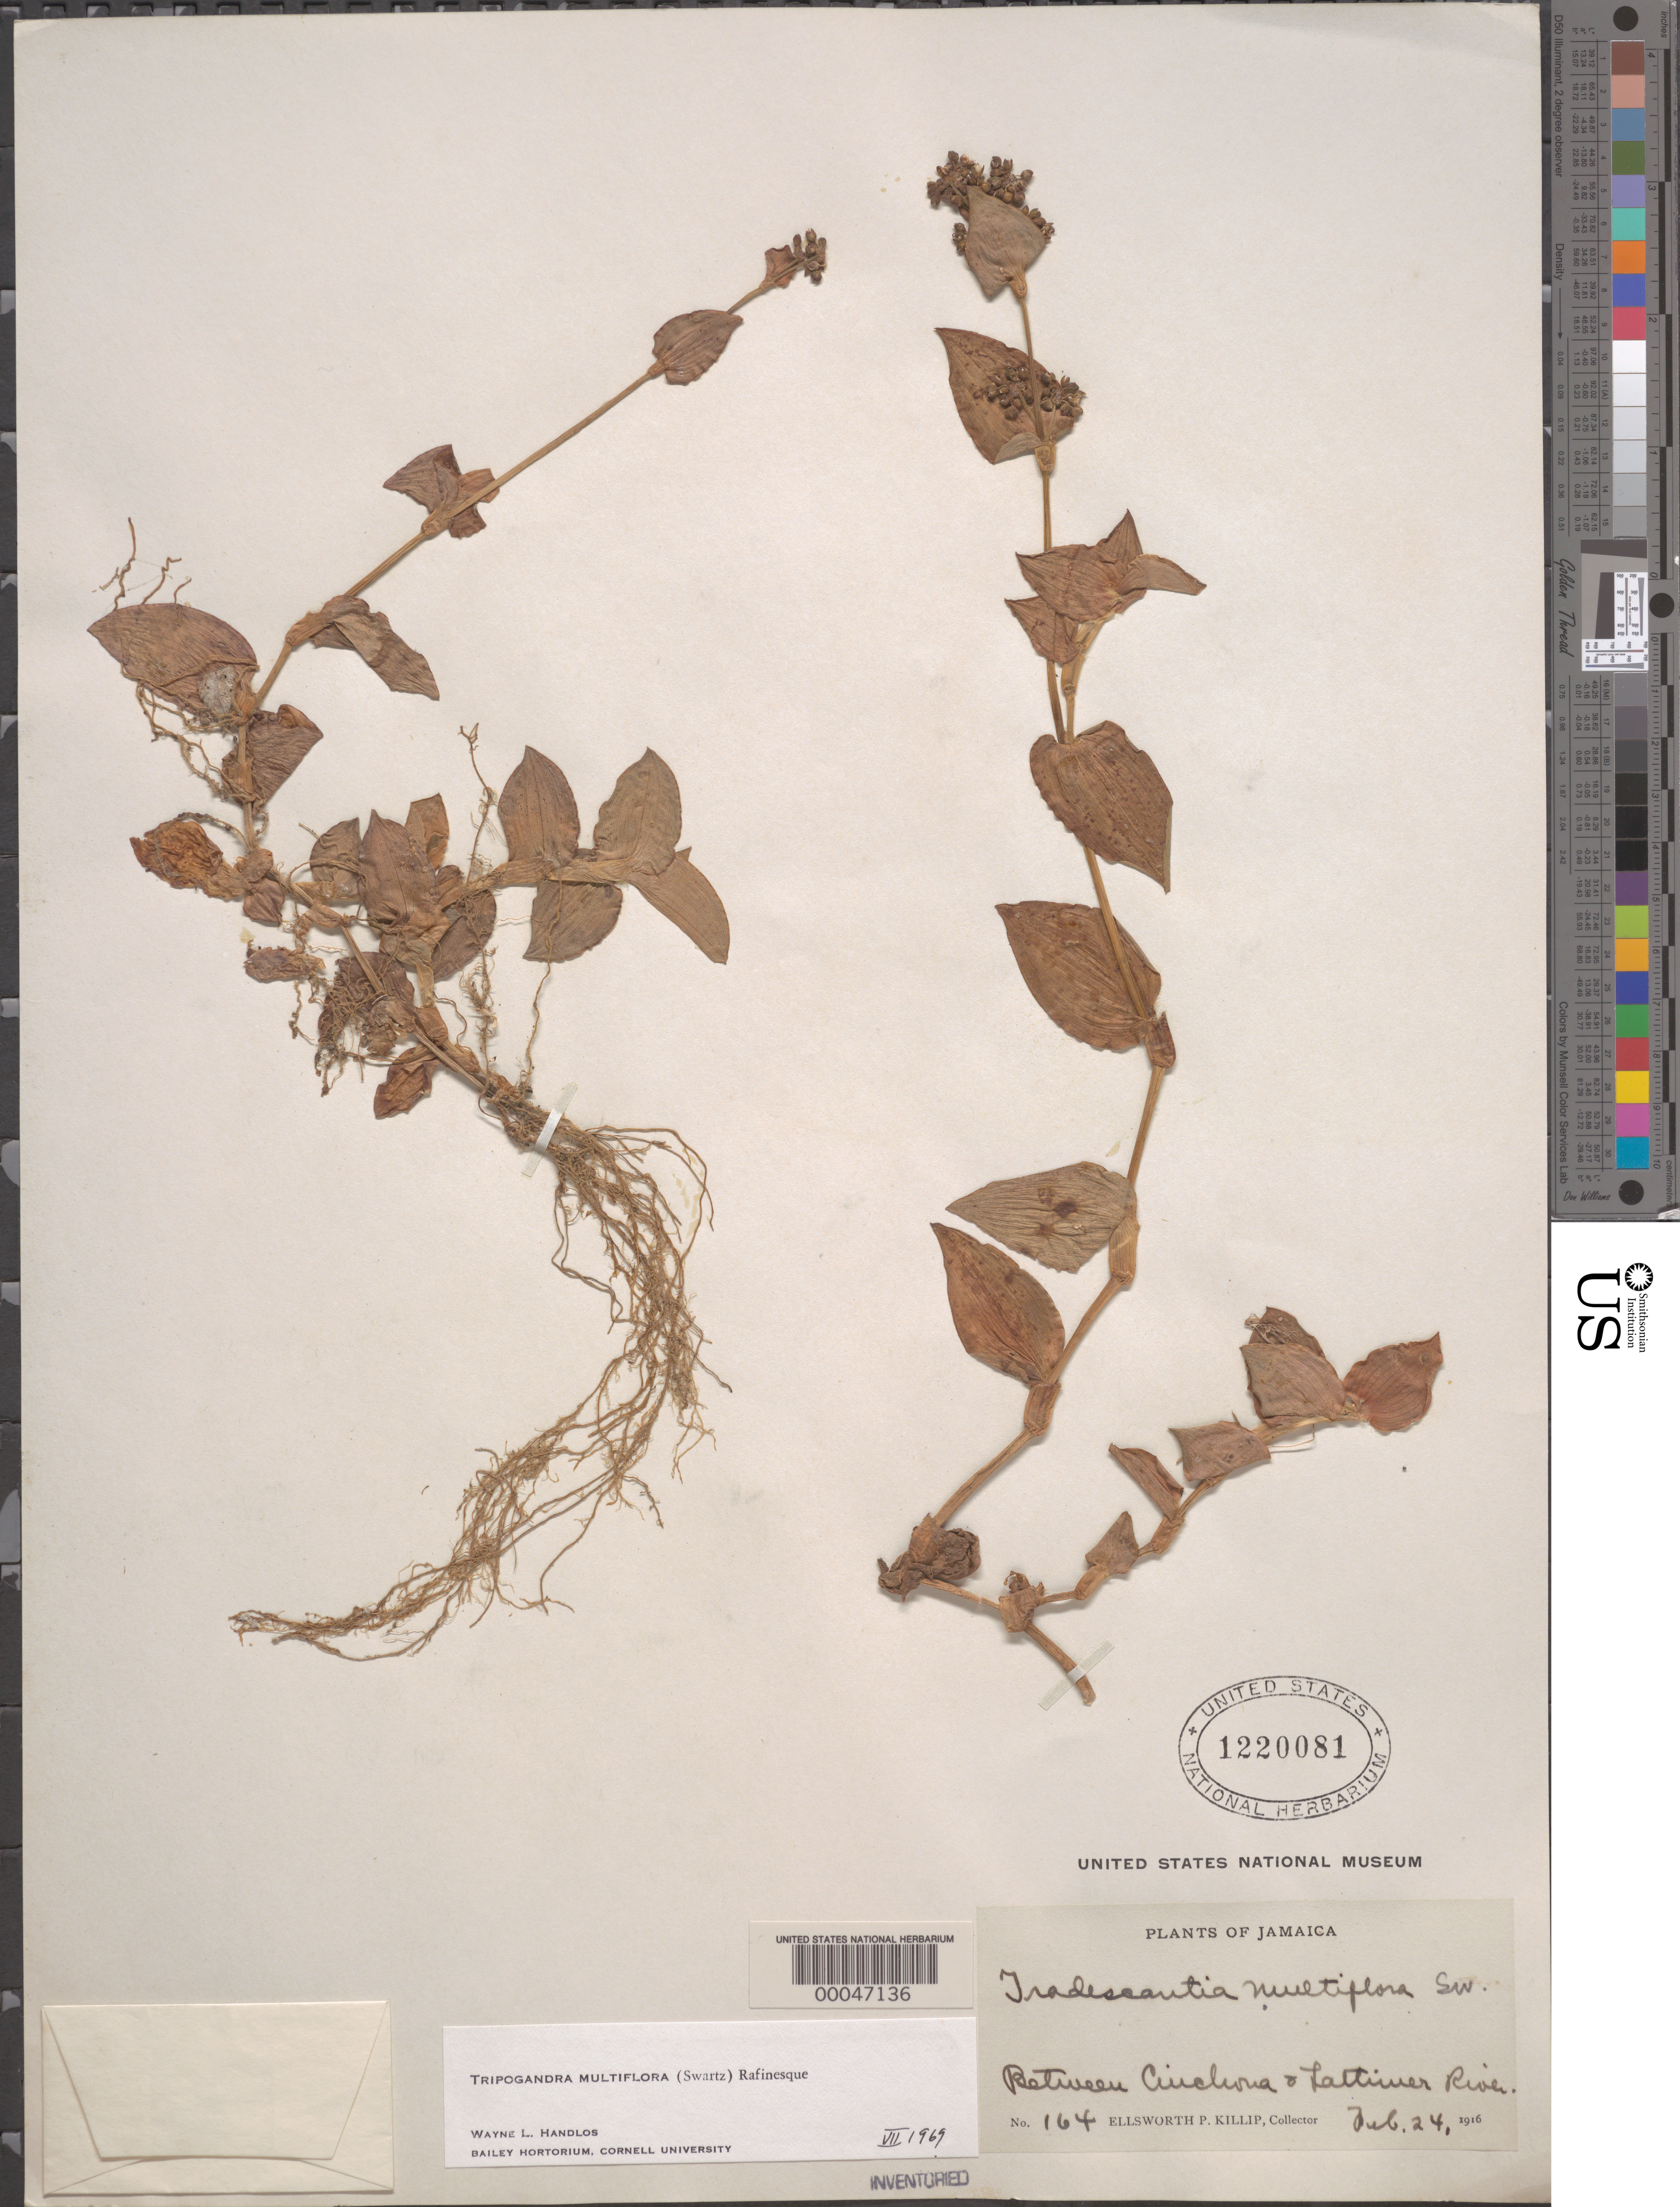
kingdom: Plantae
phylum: Tracheophyta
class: Liliopsida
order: Commelinales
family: Commelinaceae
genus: Tripogandra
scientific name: Tripogandra multiflora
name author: (Sw.) Raf.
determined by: Handlos, W. L.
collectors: E. P. Killip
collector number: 164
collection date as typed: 24 Feb 1916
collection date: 1916-02-24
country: Jamaica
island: Greater Antilles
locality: Between ciuchona and lattimer river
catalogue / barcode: US 1220081